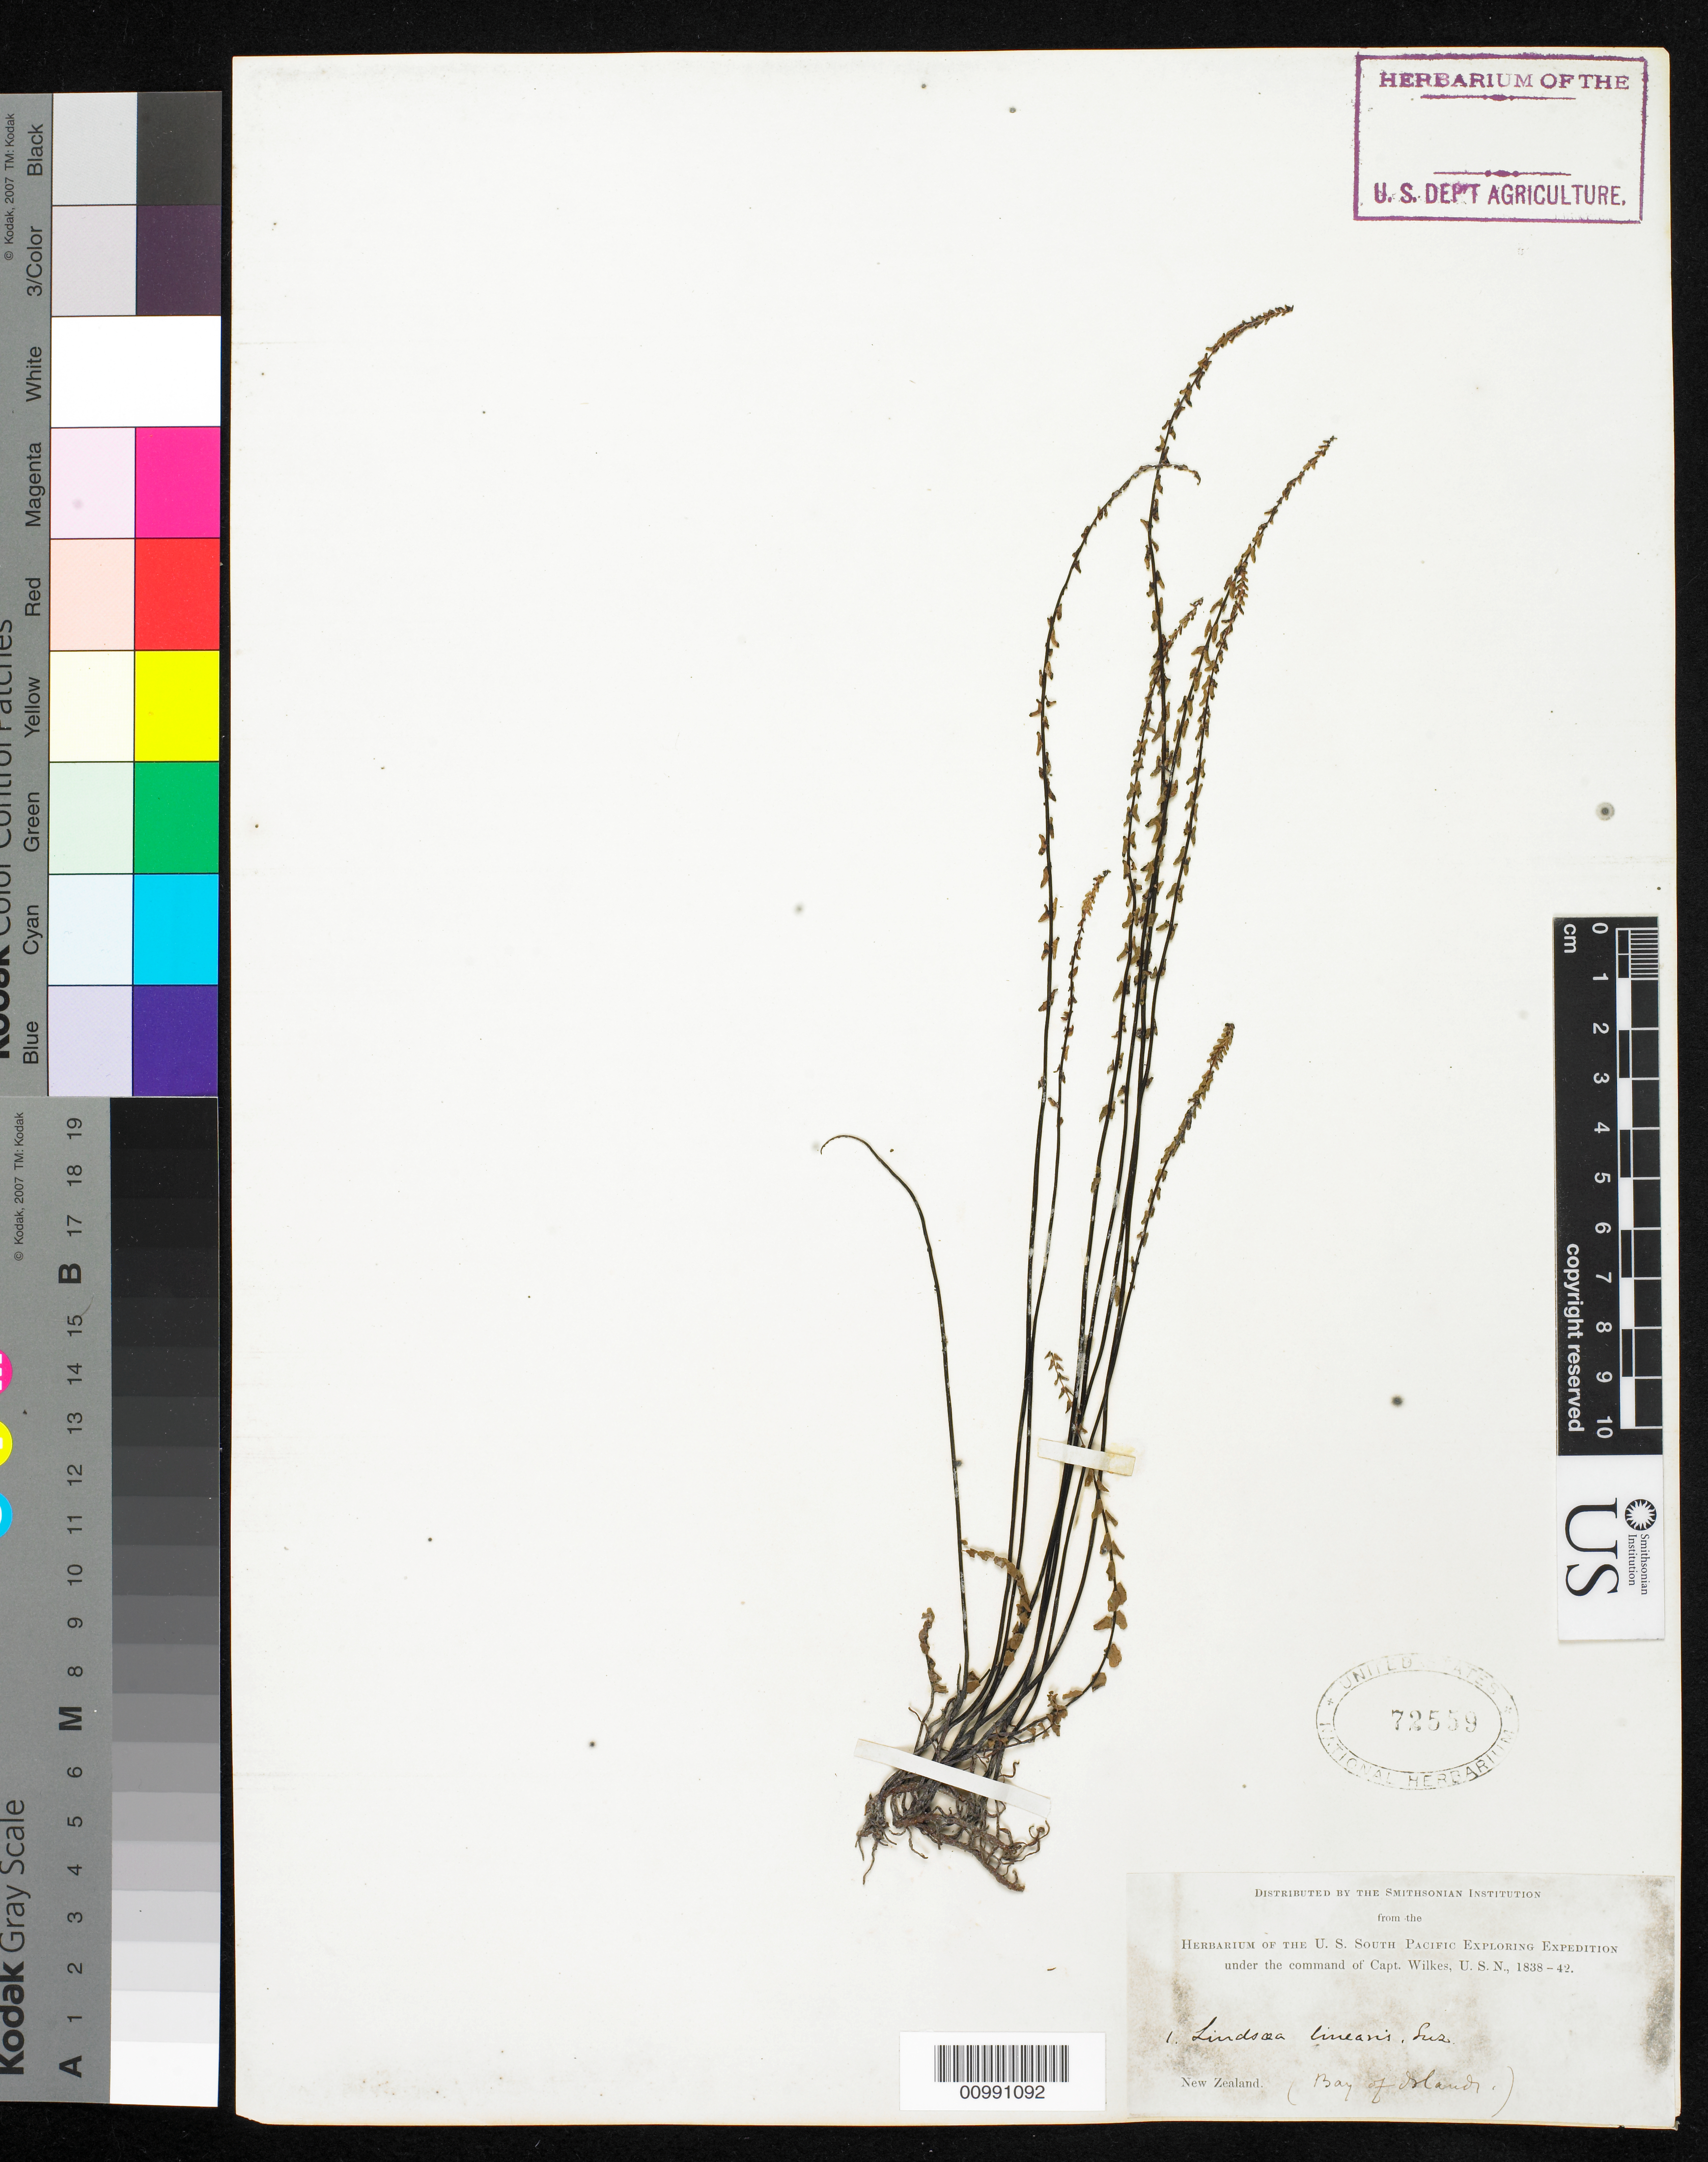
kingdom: Plantae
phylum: Tracheophyta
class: Polypodiopsida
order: Polypodiales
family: Lindsaeaceae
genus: Lindsaea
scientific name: Lindsaea linearis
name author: Sw.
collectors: Wilkes Explor. Exped.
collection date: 1838/1842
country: New Zealand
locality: Bay of Islands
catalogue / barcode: US 72559